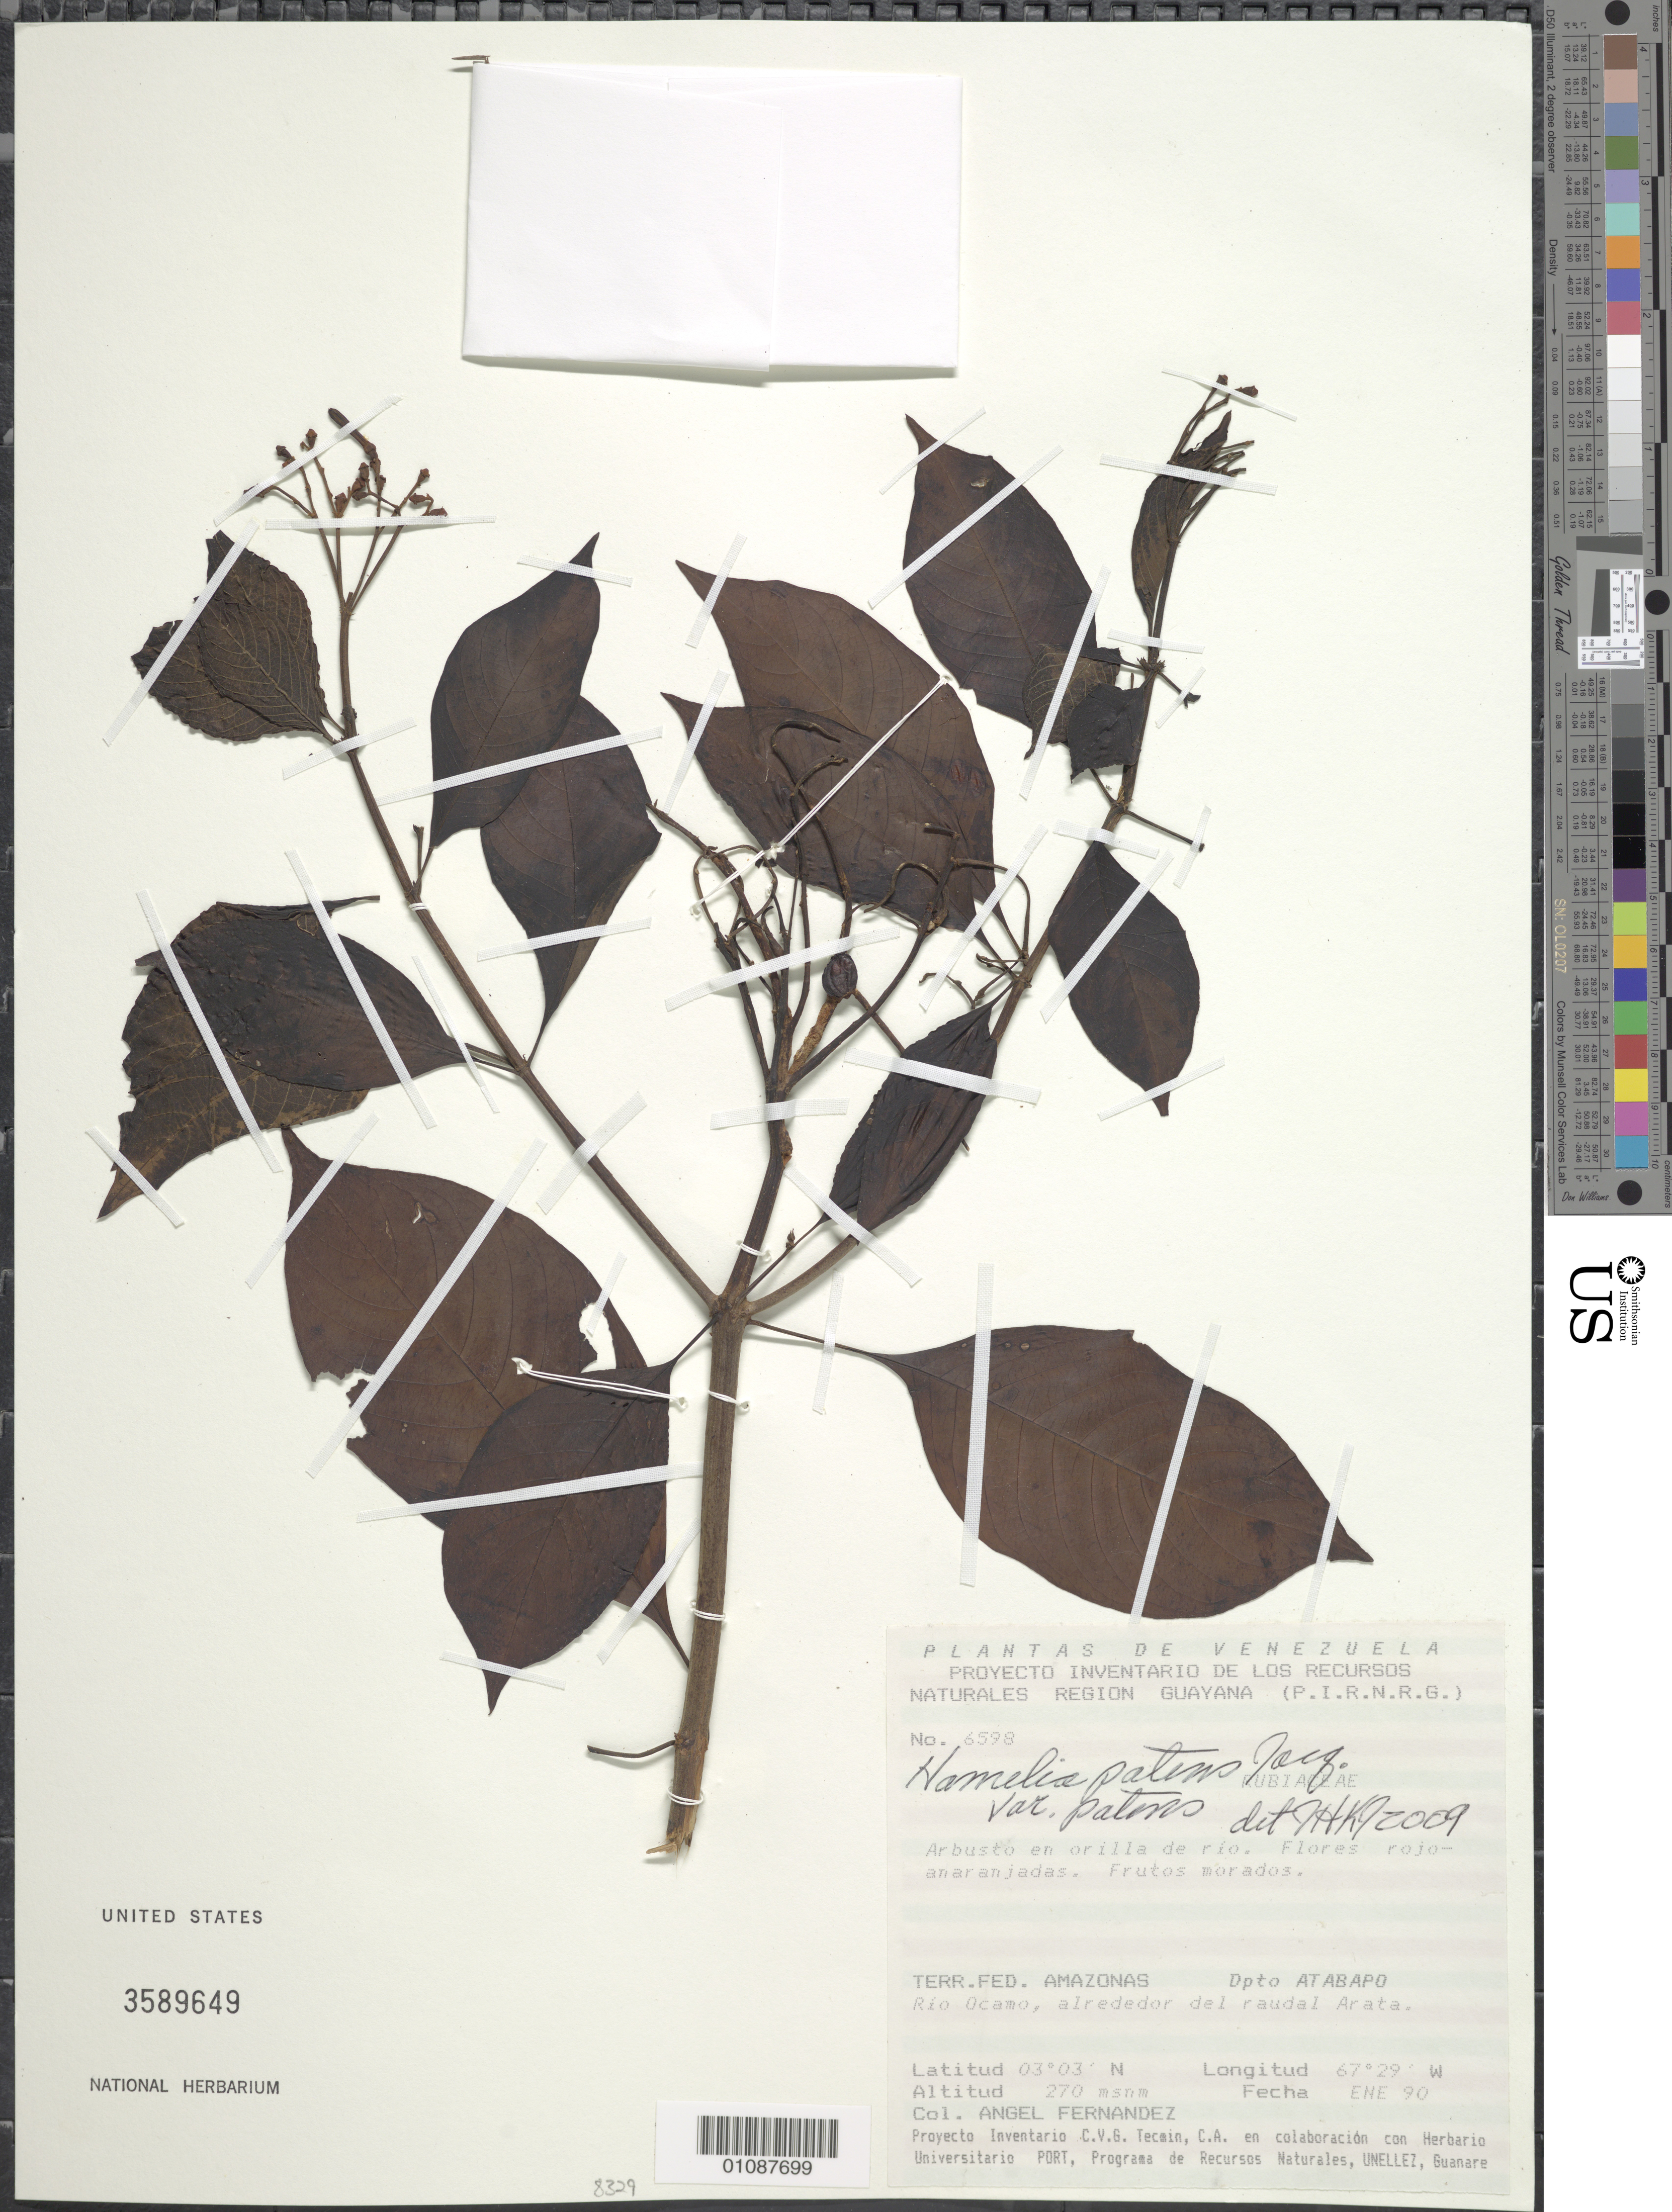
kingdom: Plantae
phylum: Tracheophyta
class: Magnoliopsida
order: Gentianales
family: Rubiaceae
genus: Hamelia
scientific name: Hamelia patens var. patens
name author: Jacq.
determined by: Kirkbride, J. H.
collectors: A. Fernández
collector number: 6598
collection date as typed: Jan-90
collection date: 1990-01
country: Venezuela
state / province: Amazonas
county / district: Atabapo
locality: Río Ocamo, alrededor del raudal Arata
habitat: Orilla del rio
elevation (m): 270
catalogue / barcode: US 3589649